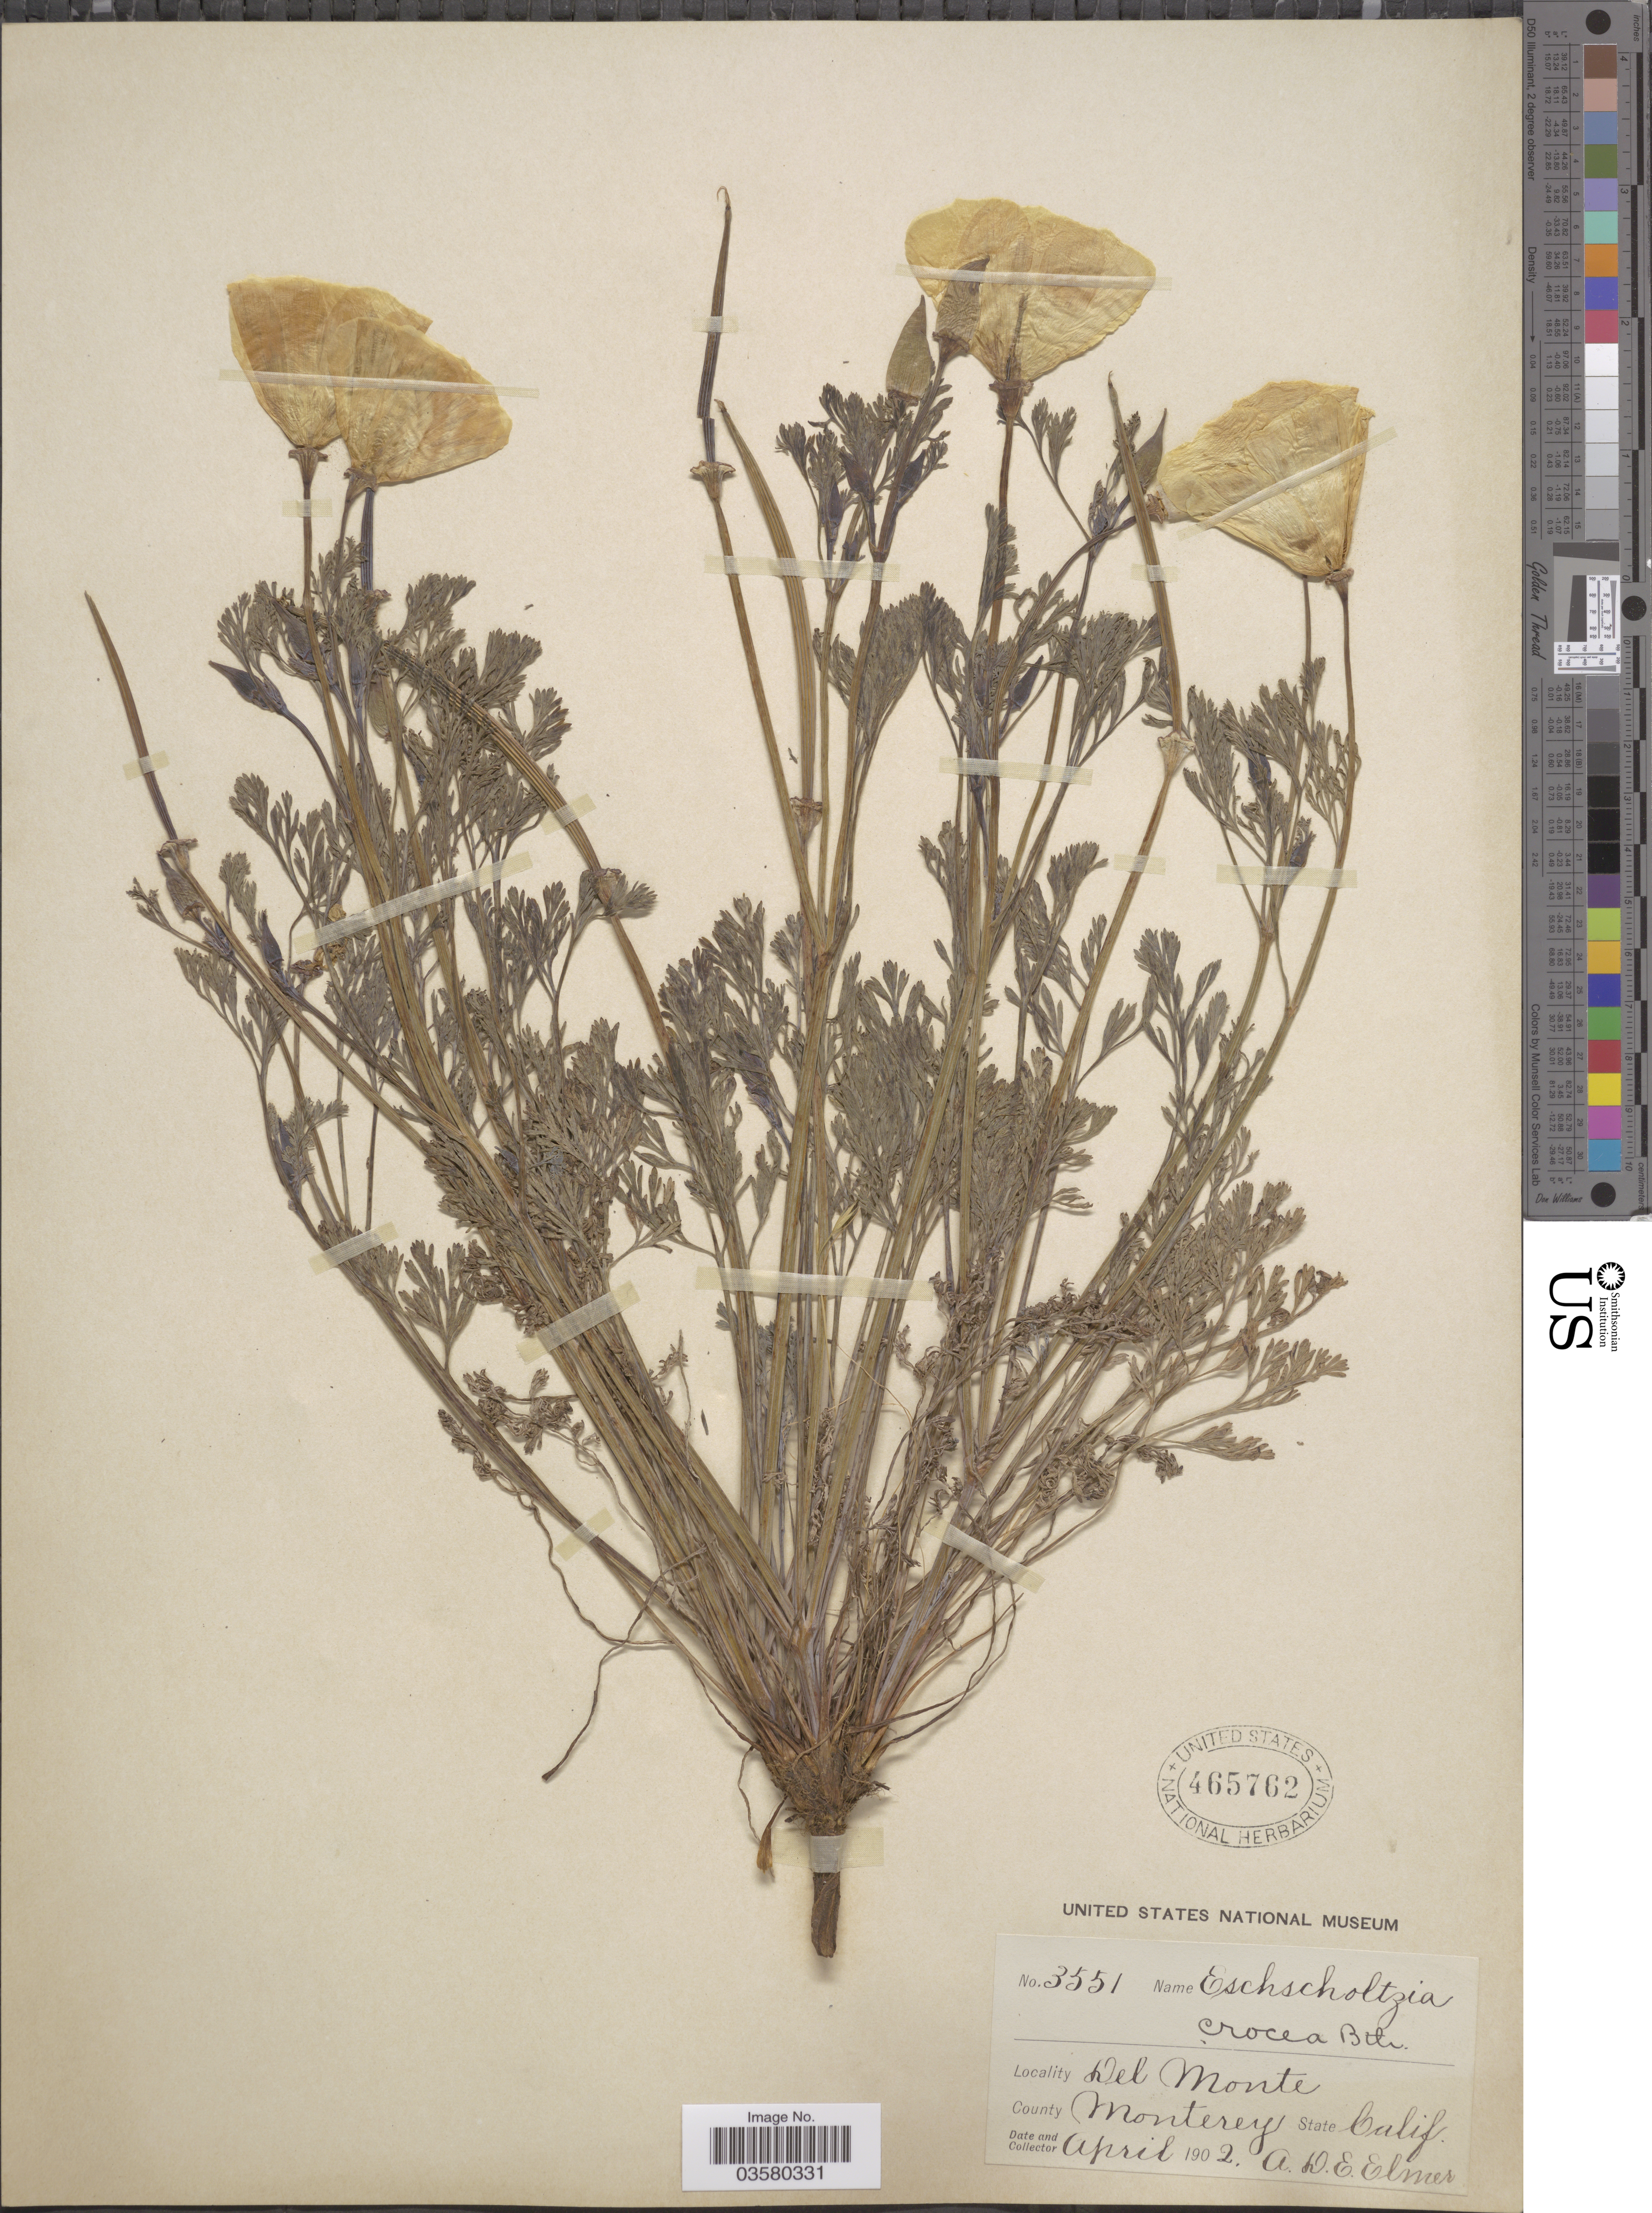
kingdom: Plantae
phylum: Tracheophyta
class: Magnoliopsida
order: Ranunculales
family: Papaveraceae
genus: Eschscholzia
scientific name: Eschscholzia californica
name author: Cham.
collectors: A. D. E. Elmer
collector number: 3551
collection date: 1902-04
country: United States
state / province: California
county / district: Monterey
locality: Del Monte. County Monterey.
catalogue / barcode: US 465762